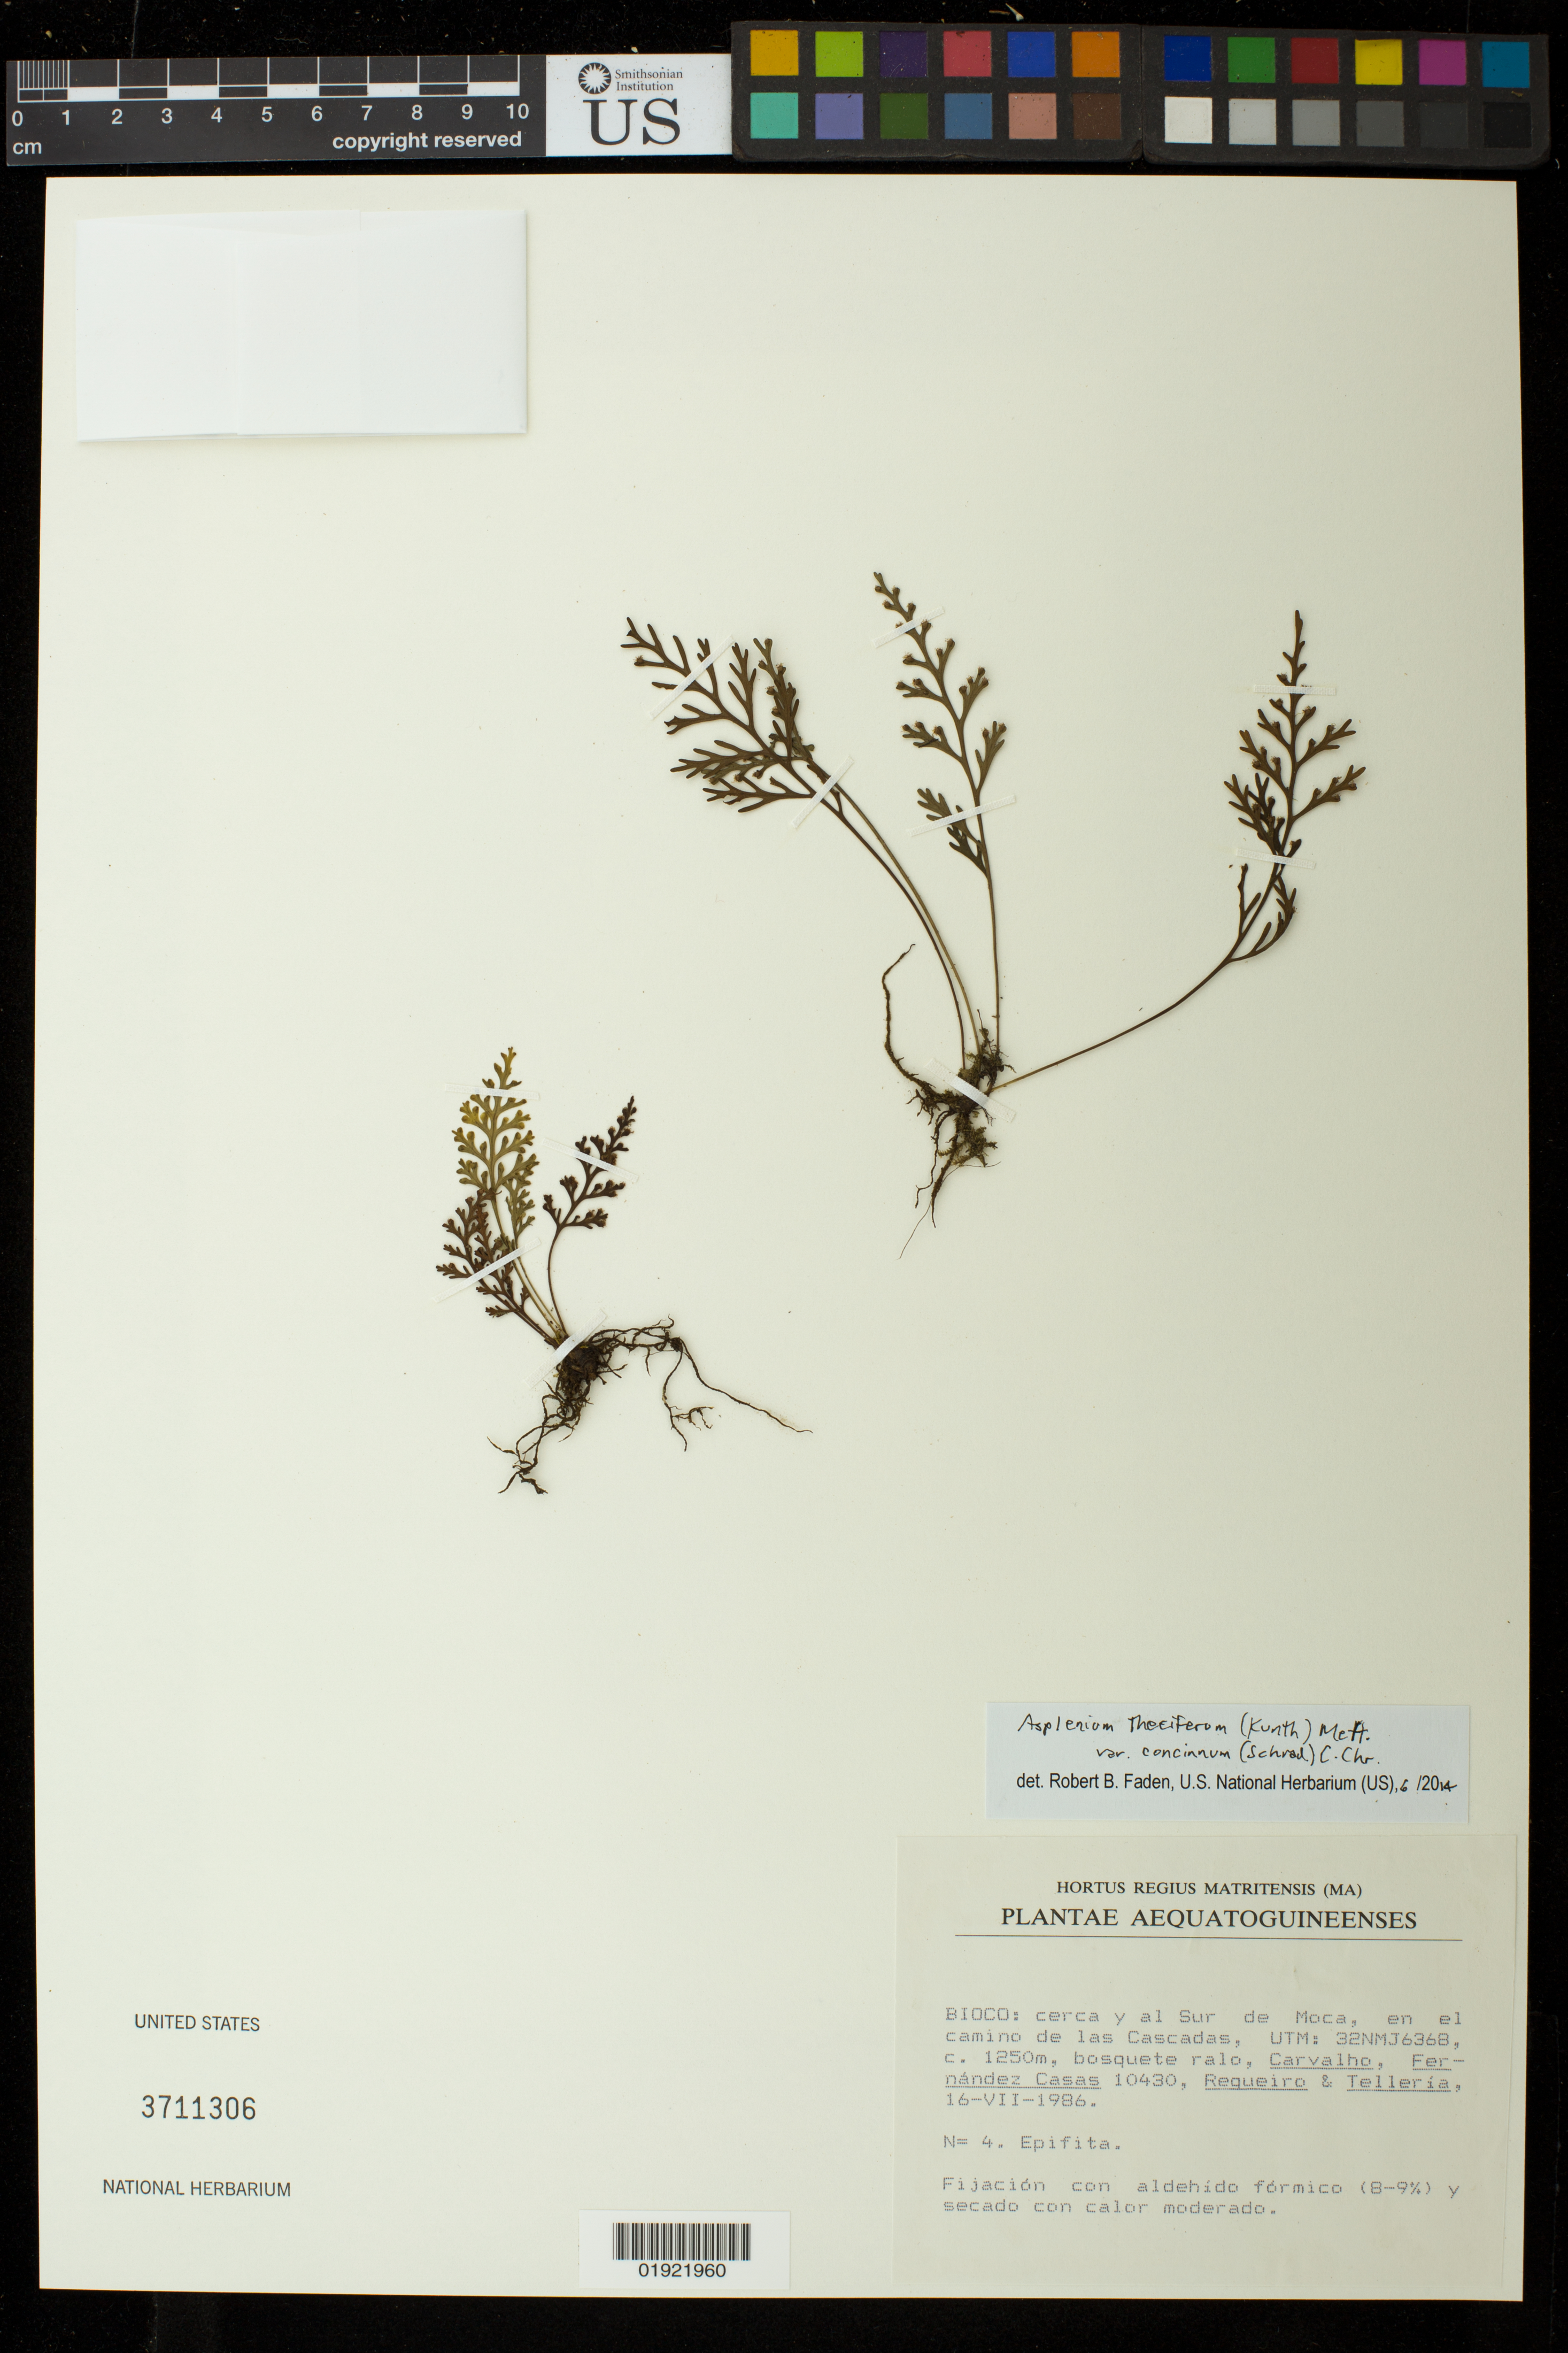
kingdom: Plantae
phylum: Tracheophyta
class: Polypodiopsida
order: Polypodiales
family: Aspleniaceae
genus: Asplenium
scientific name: Asplenium theciferum var. concinnum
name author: (Schrad.) Schelpe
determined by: Faden, Robert B., (US), Smithsonian Institution - National Museum of Natural History (UNITED STATES)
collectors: Carvalho, --, F. Casas, Requeiro, -- & -. Telleria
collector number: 10430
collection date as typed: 16-VII-1986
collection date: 1986-07-16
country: Equatorial Guinea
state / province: Bioko Norte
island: Bioko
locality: cerca y al Sur de Moca, en el camino de las Cascades, UTM:32NMJ6368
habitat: bosquete ralo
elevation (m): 1250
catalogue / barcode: US 3711306